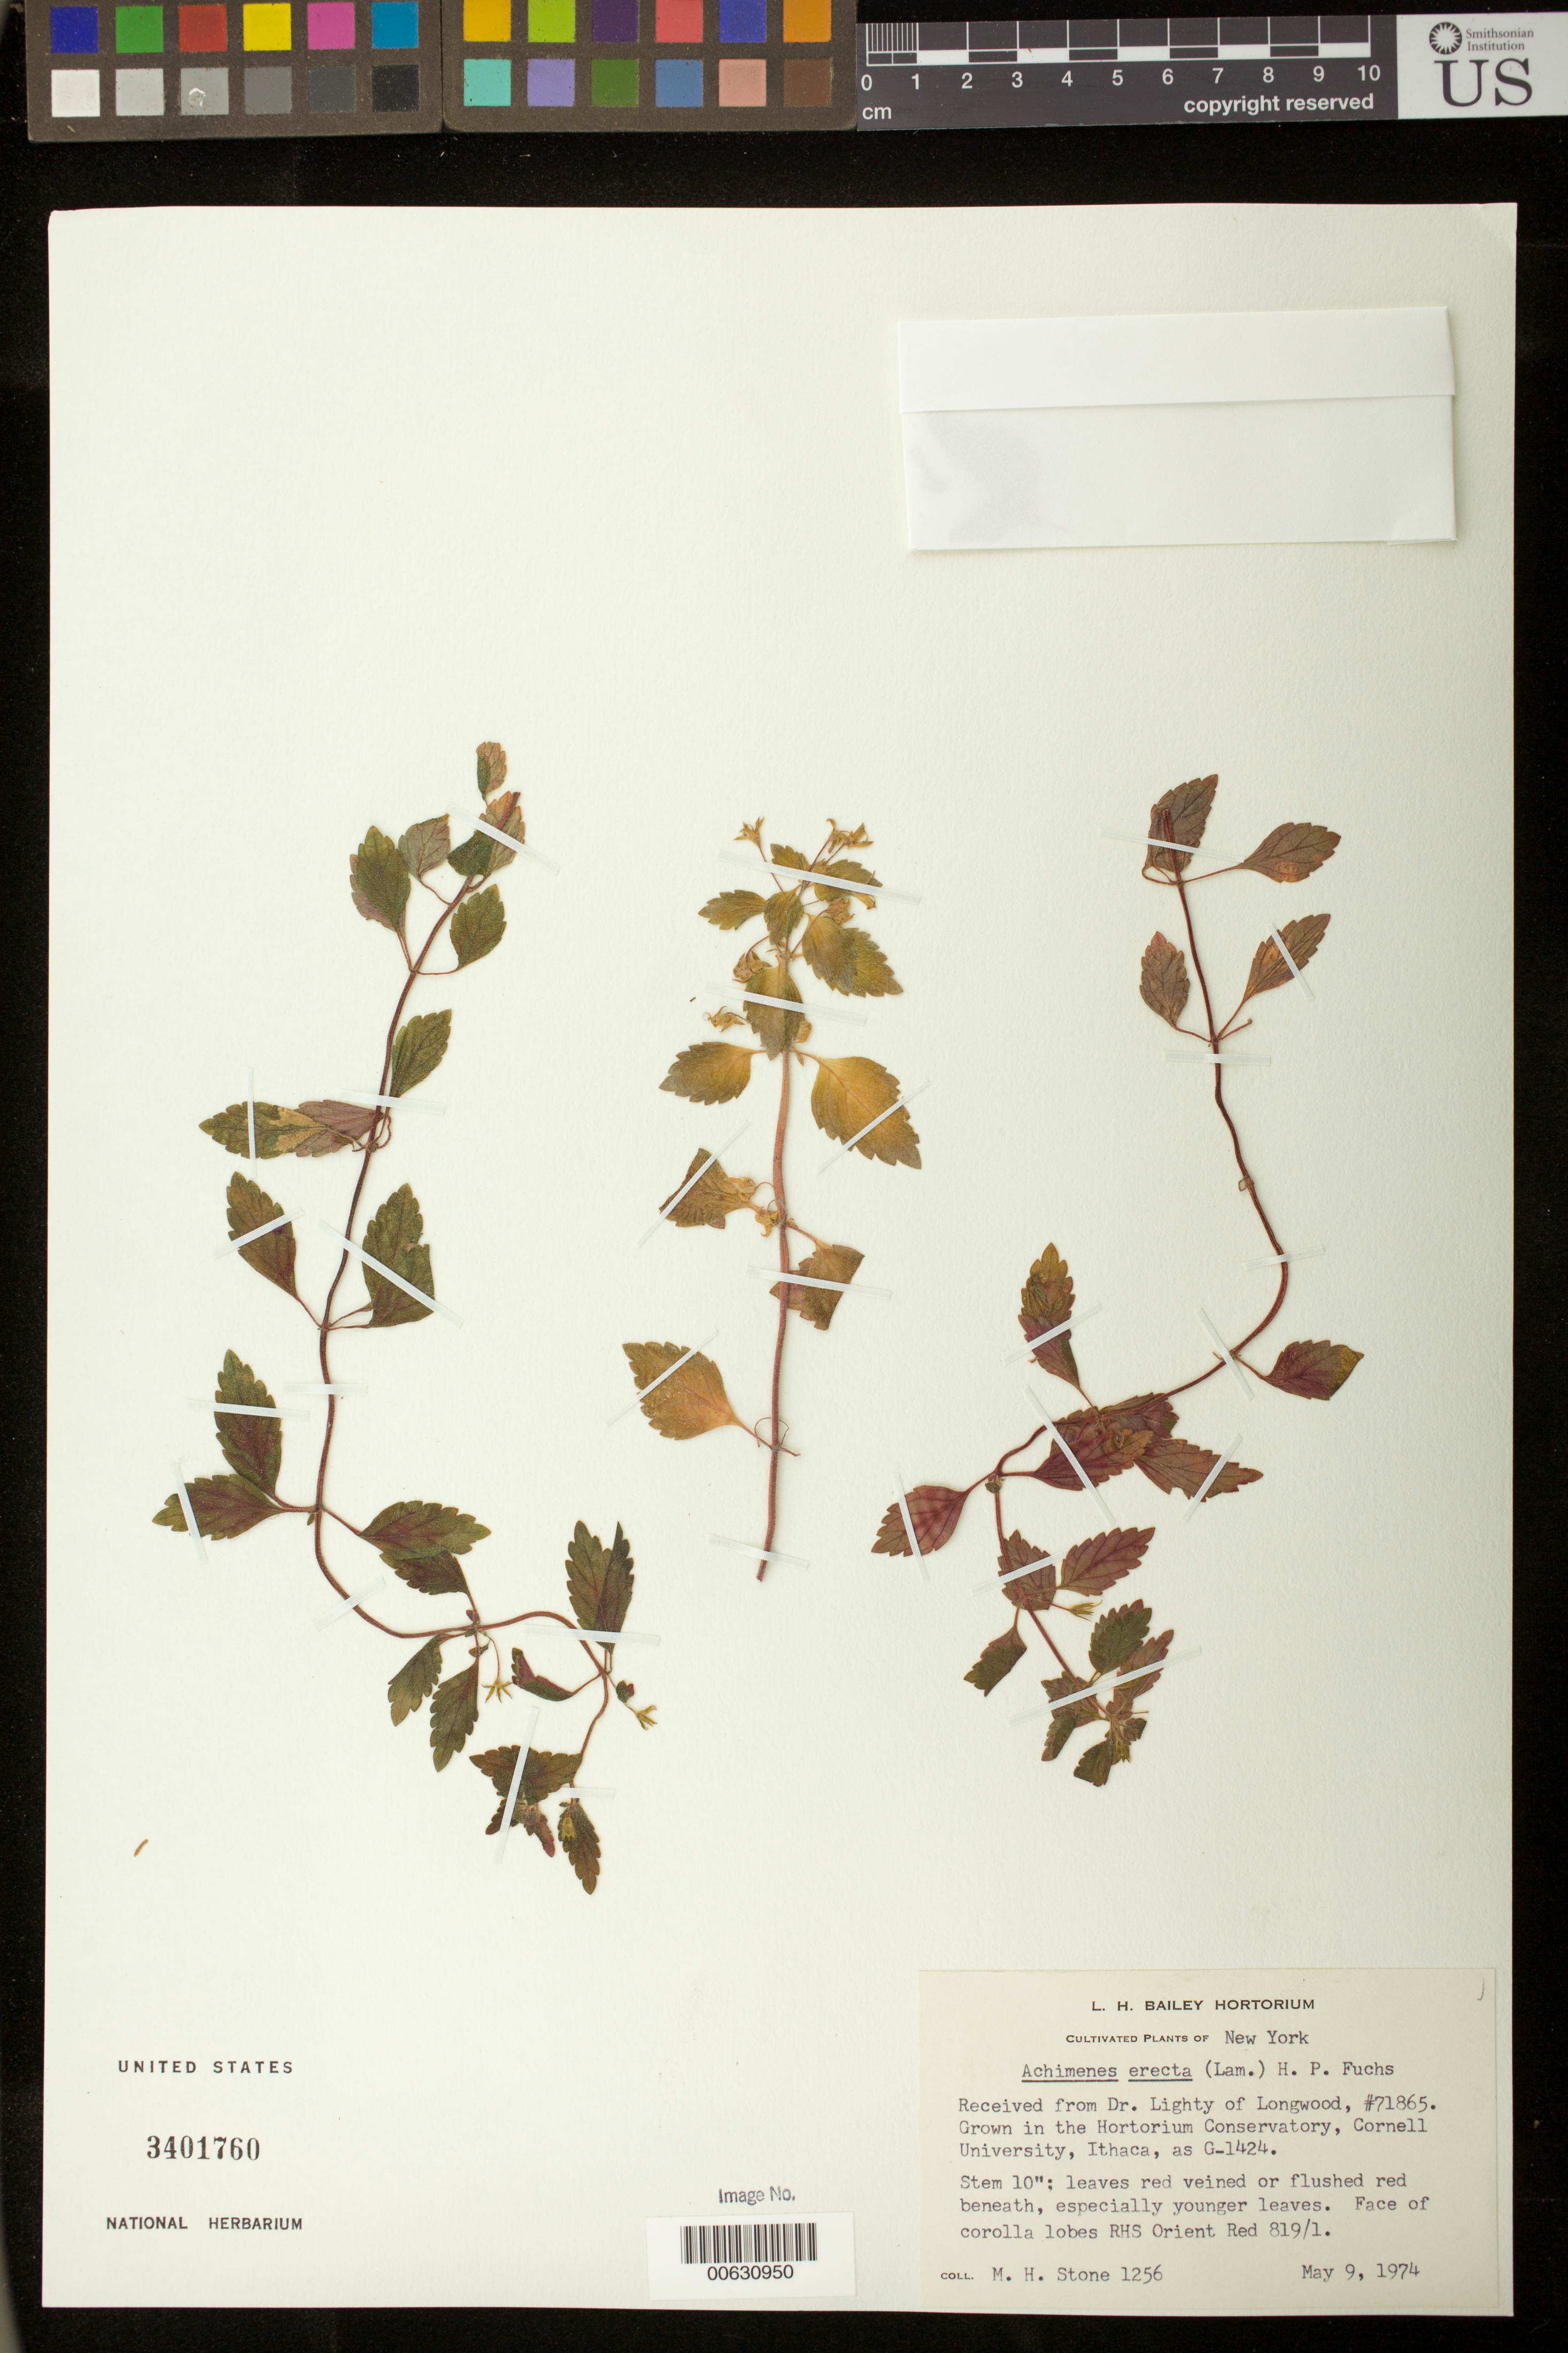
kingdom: Plantae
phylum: Tracheophyta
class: Magnoliopsida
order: Lamiales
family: Gesneriaceae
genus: Achimenes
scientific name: Achimenes erecta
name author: (Lam.) H.P. Fuchs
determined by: Skog, Laurence E.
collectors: M. Stone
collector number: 1256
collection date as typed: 09 May 1974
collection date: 1974-05-09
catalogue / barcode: US 3401760